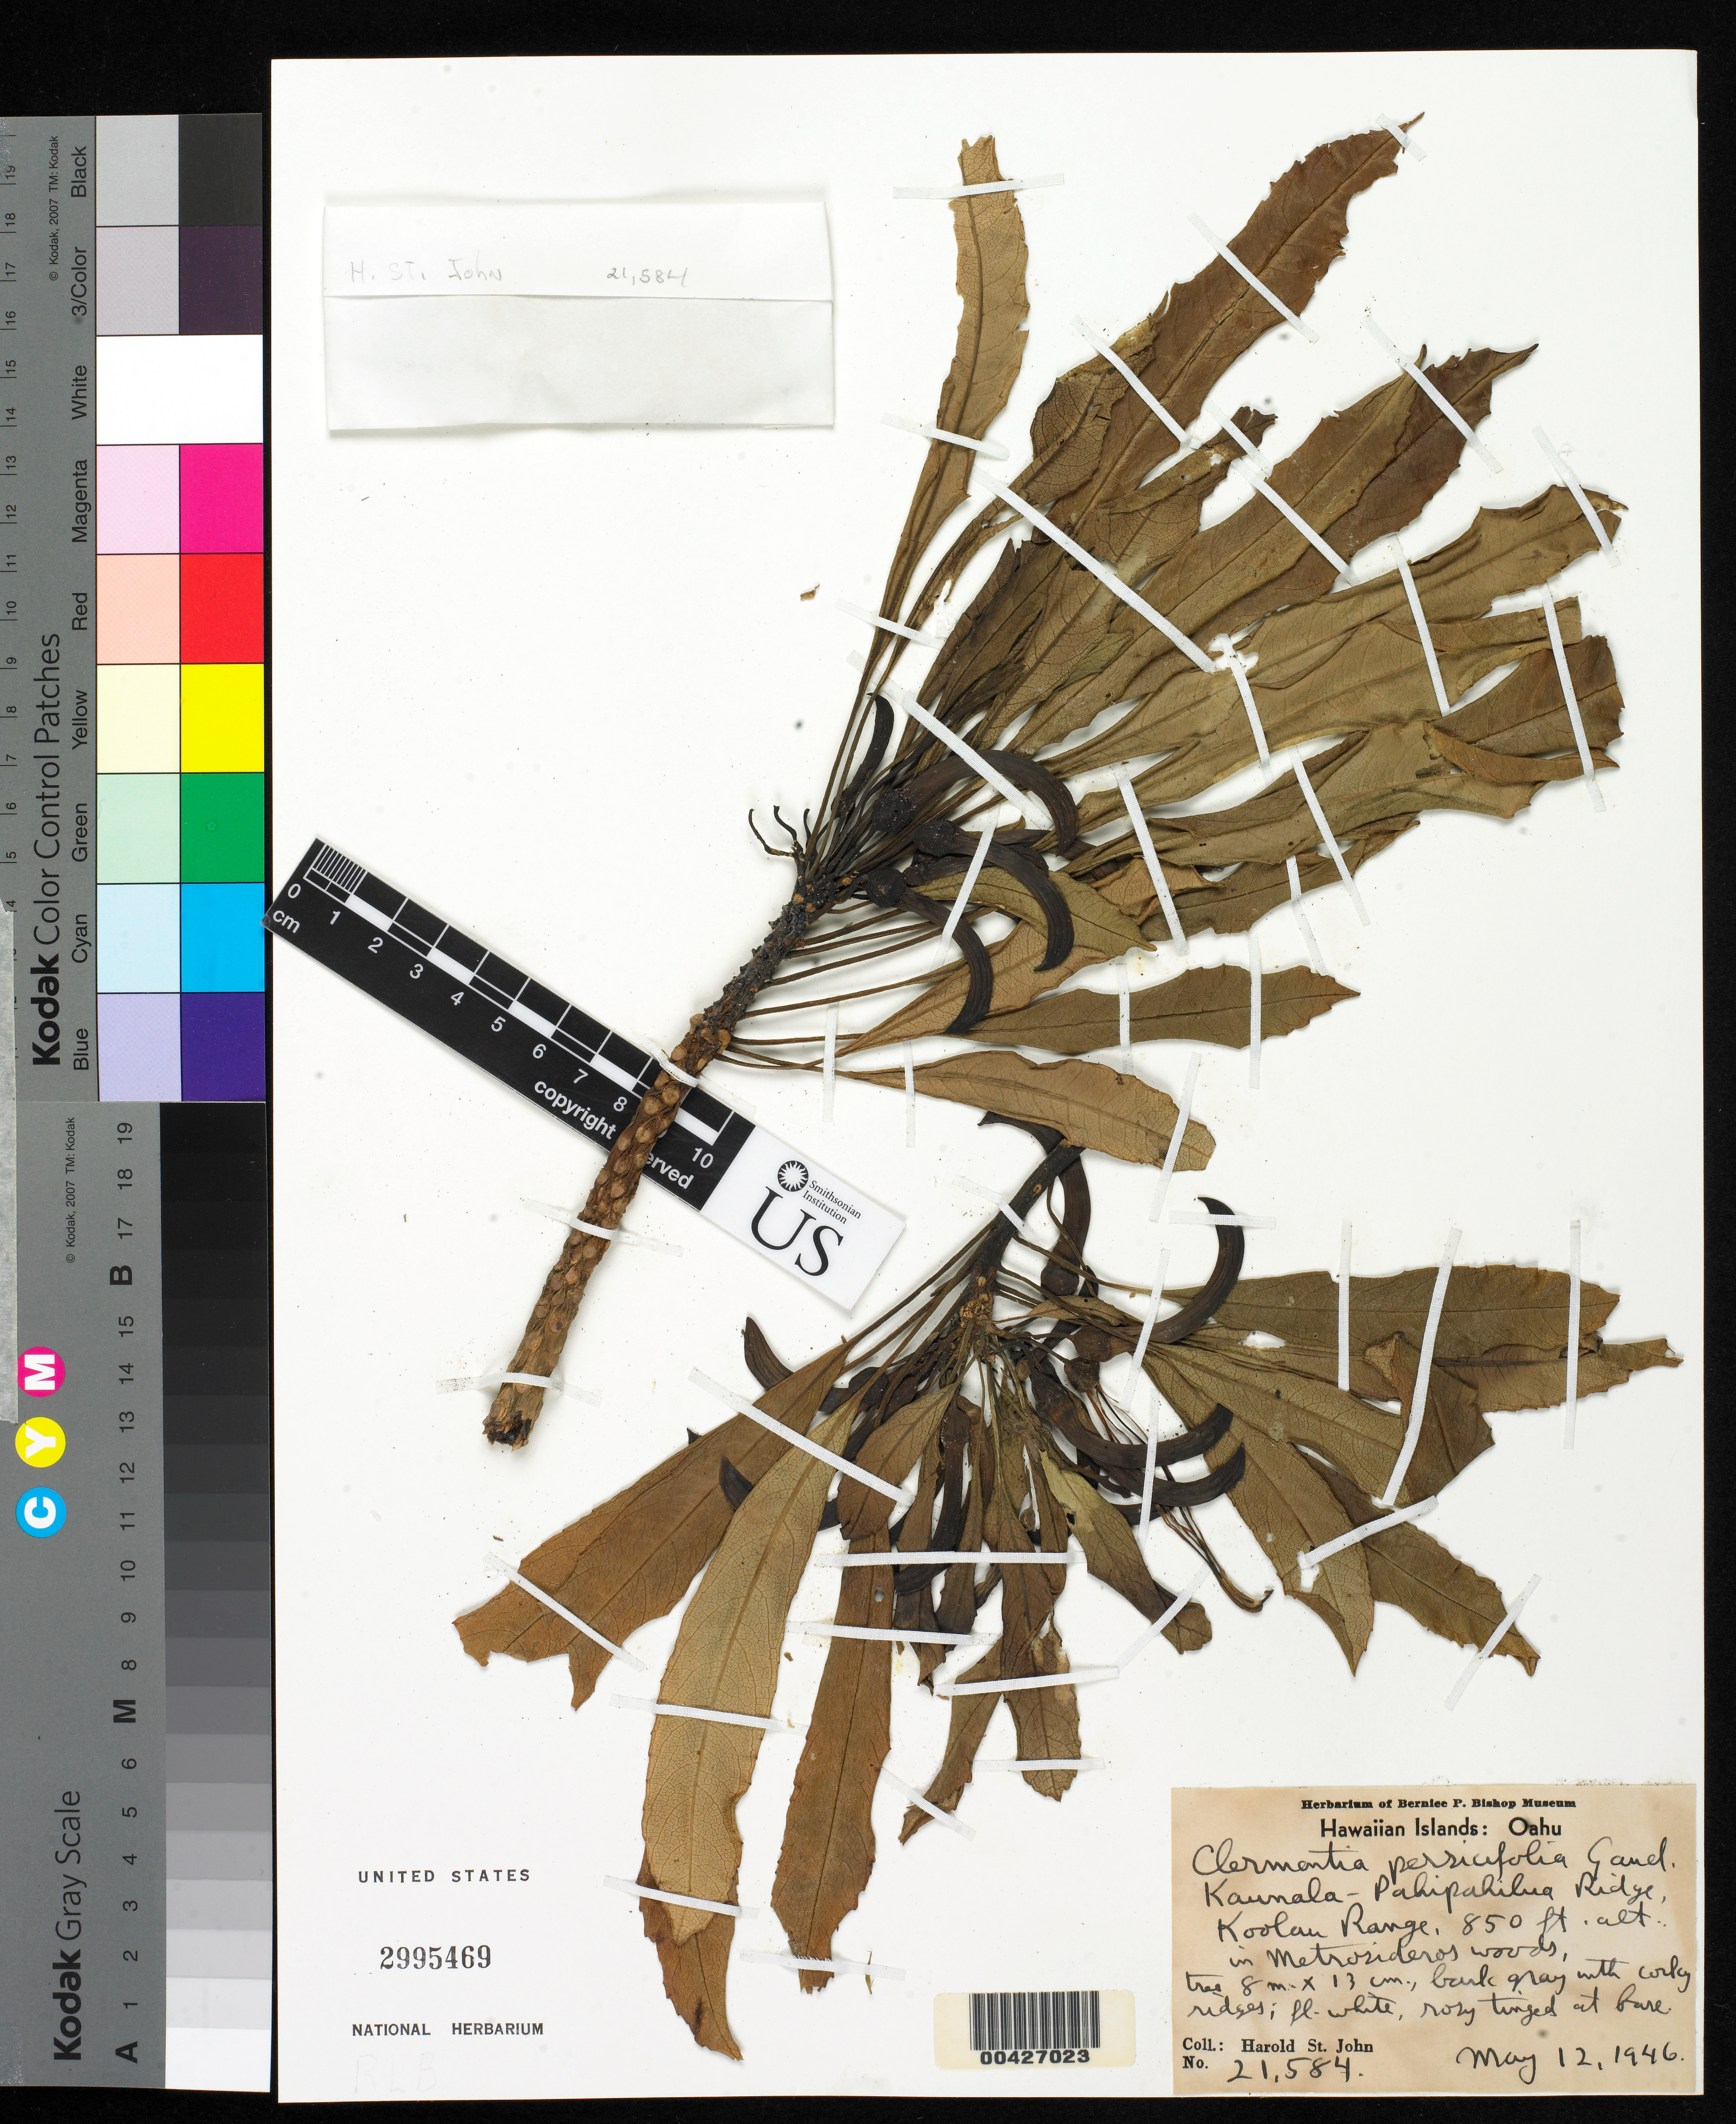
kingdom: Plantae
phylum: Tracheophyta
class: Magnoliopsida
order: Asterales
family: Campanulaceae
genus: Clermontia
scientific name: Clermontia persicifolia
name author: Gaudich.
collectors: H. St. John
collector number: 21584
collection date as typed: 12 May 1946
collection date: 1946-05-12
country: United States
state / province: Hawaii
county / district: Honolulu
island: Oahu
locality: Pahipahilua Ridge, Koolau Range, Kaunala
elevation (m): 259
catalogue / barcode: US 2995469